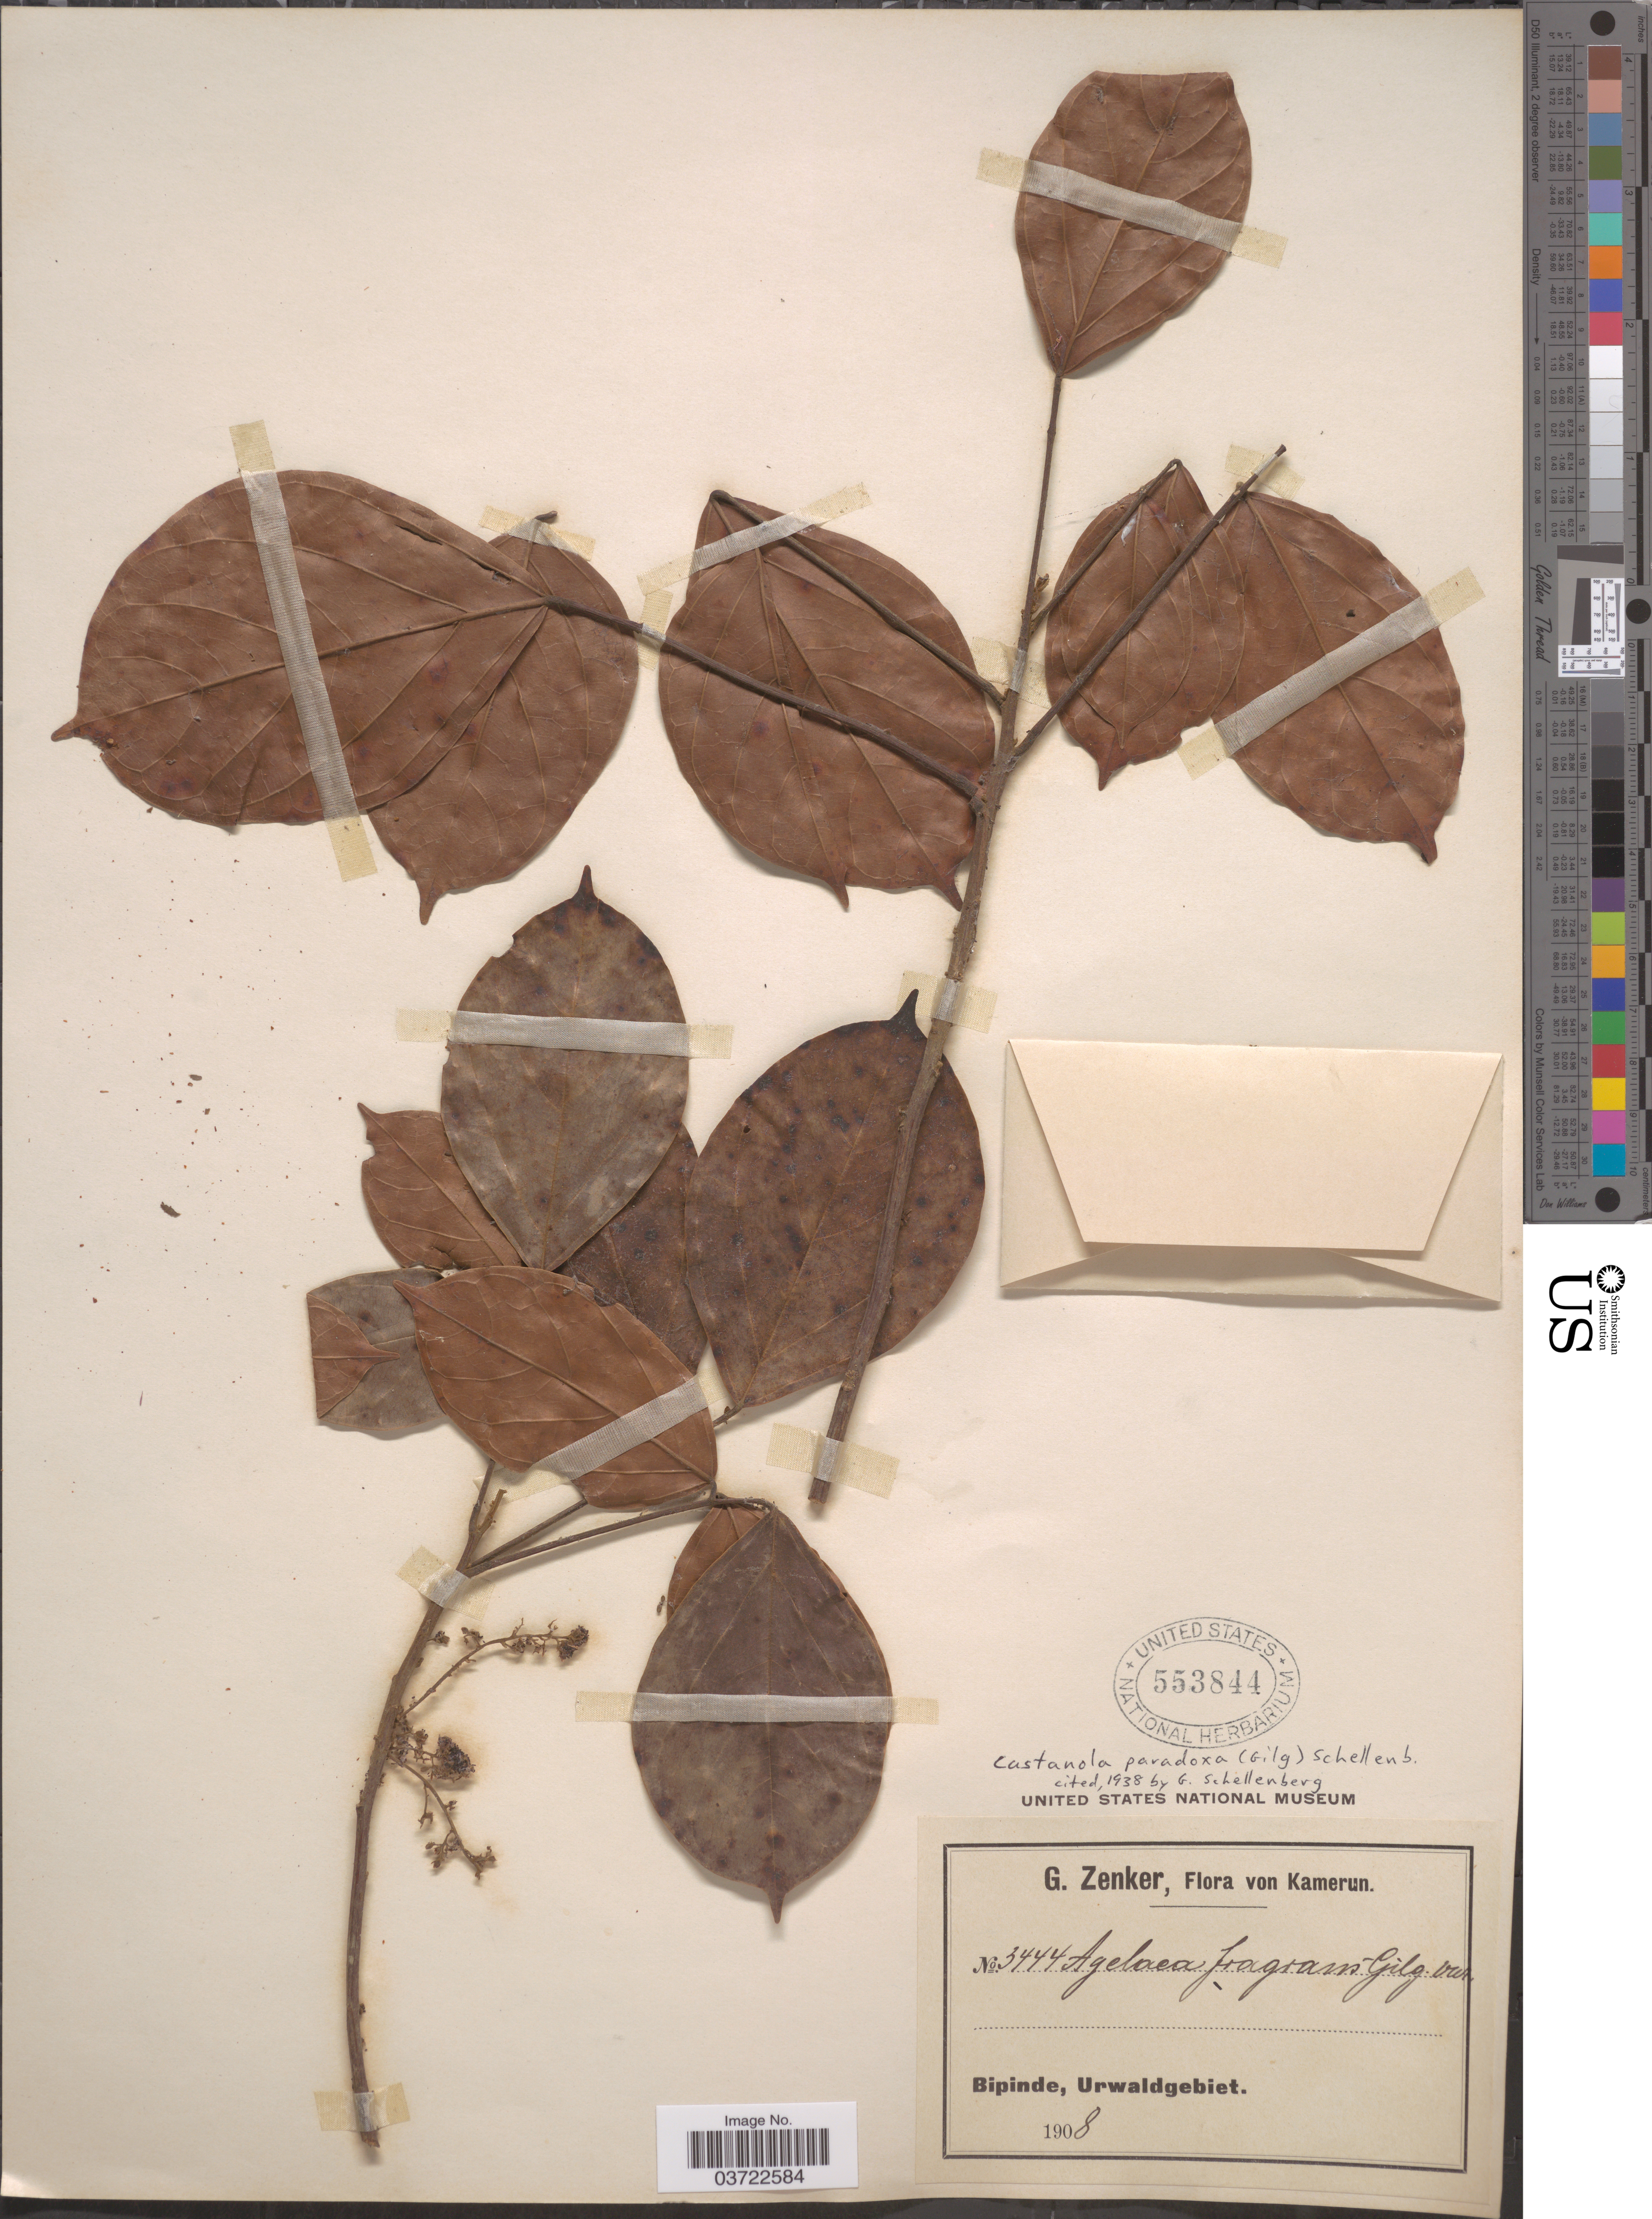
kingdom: Plantae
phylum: Tracheophyta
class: Magnoliopsida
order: Oxalidales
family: Connaraceae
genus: Agelaea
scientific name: Agelaea paradoxa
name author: Gilg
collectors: G. A. Zenker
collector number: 3444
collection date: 1908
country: Cameroon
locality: Kamerun. Bipinde, Urwaldgebiet.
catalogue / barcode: US 553844